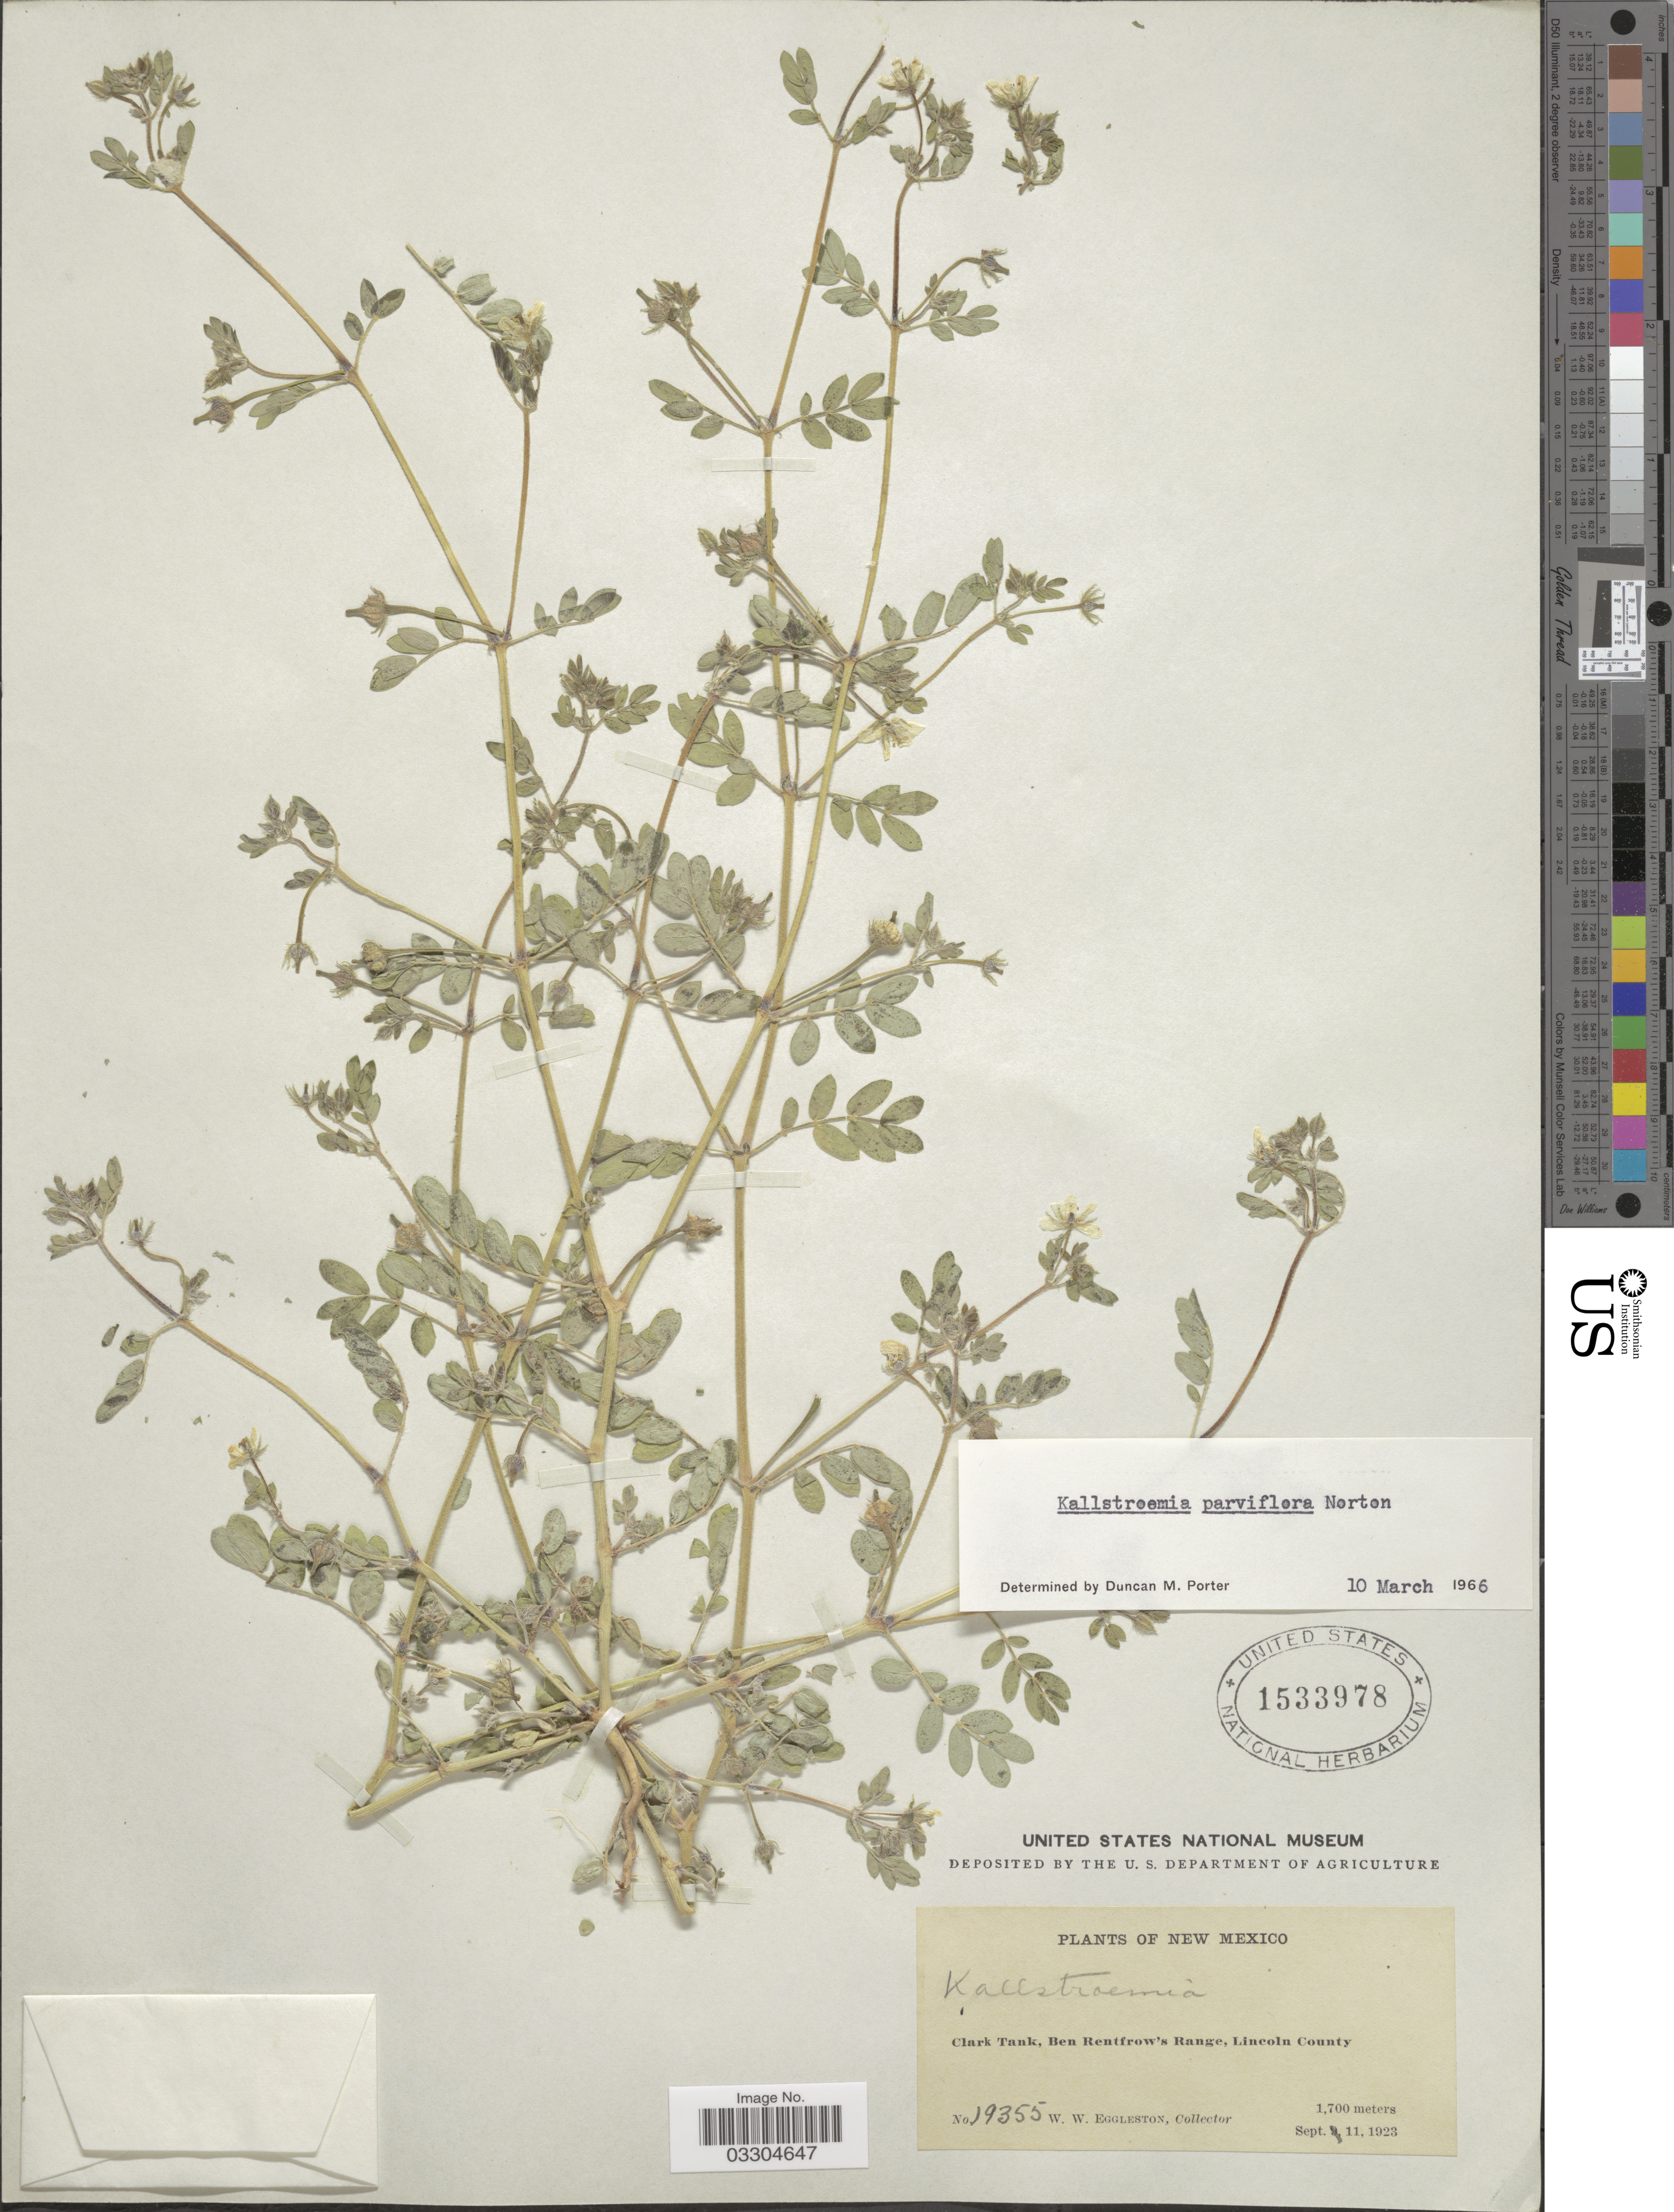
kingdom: Plantae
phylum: Tracheophyta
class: Magnoliopsida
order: Zygophyllales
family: Zygophyllaceae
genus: Kallstroemia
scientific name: Kallstroemia parviflora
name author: Norton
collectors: W. W. Eggleston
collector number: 19355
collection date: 1923-09-11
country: United States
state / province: New Mexico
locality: Clark Tank, Ben Rentfrow's Range, Lincoln County.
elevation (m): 1700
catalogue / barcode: US 1533978